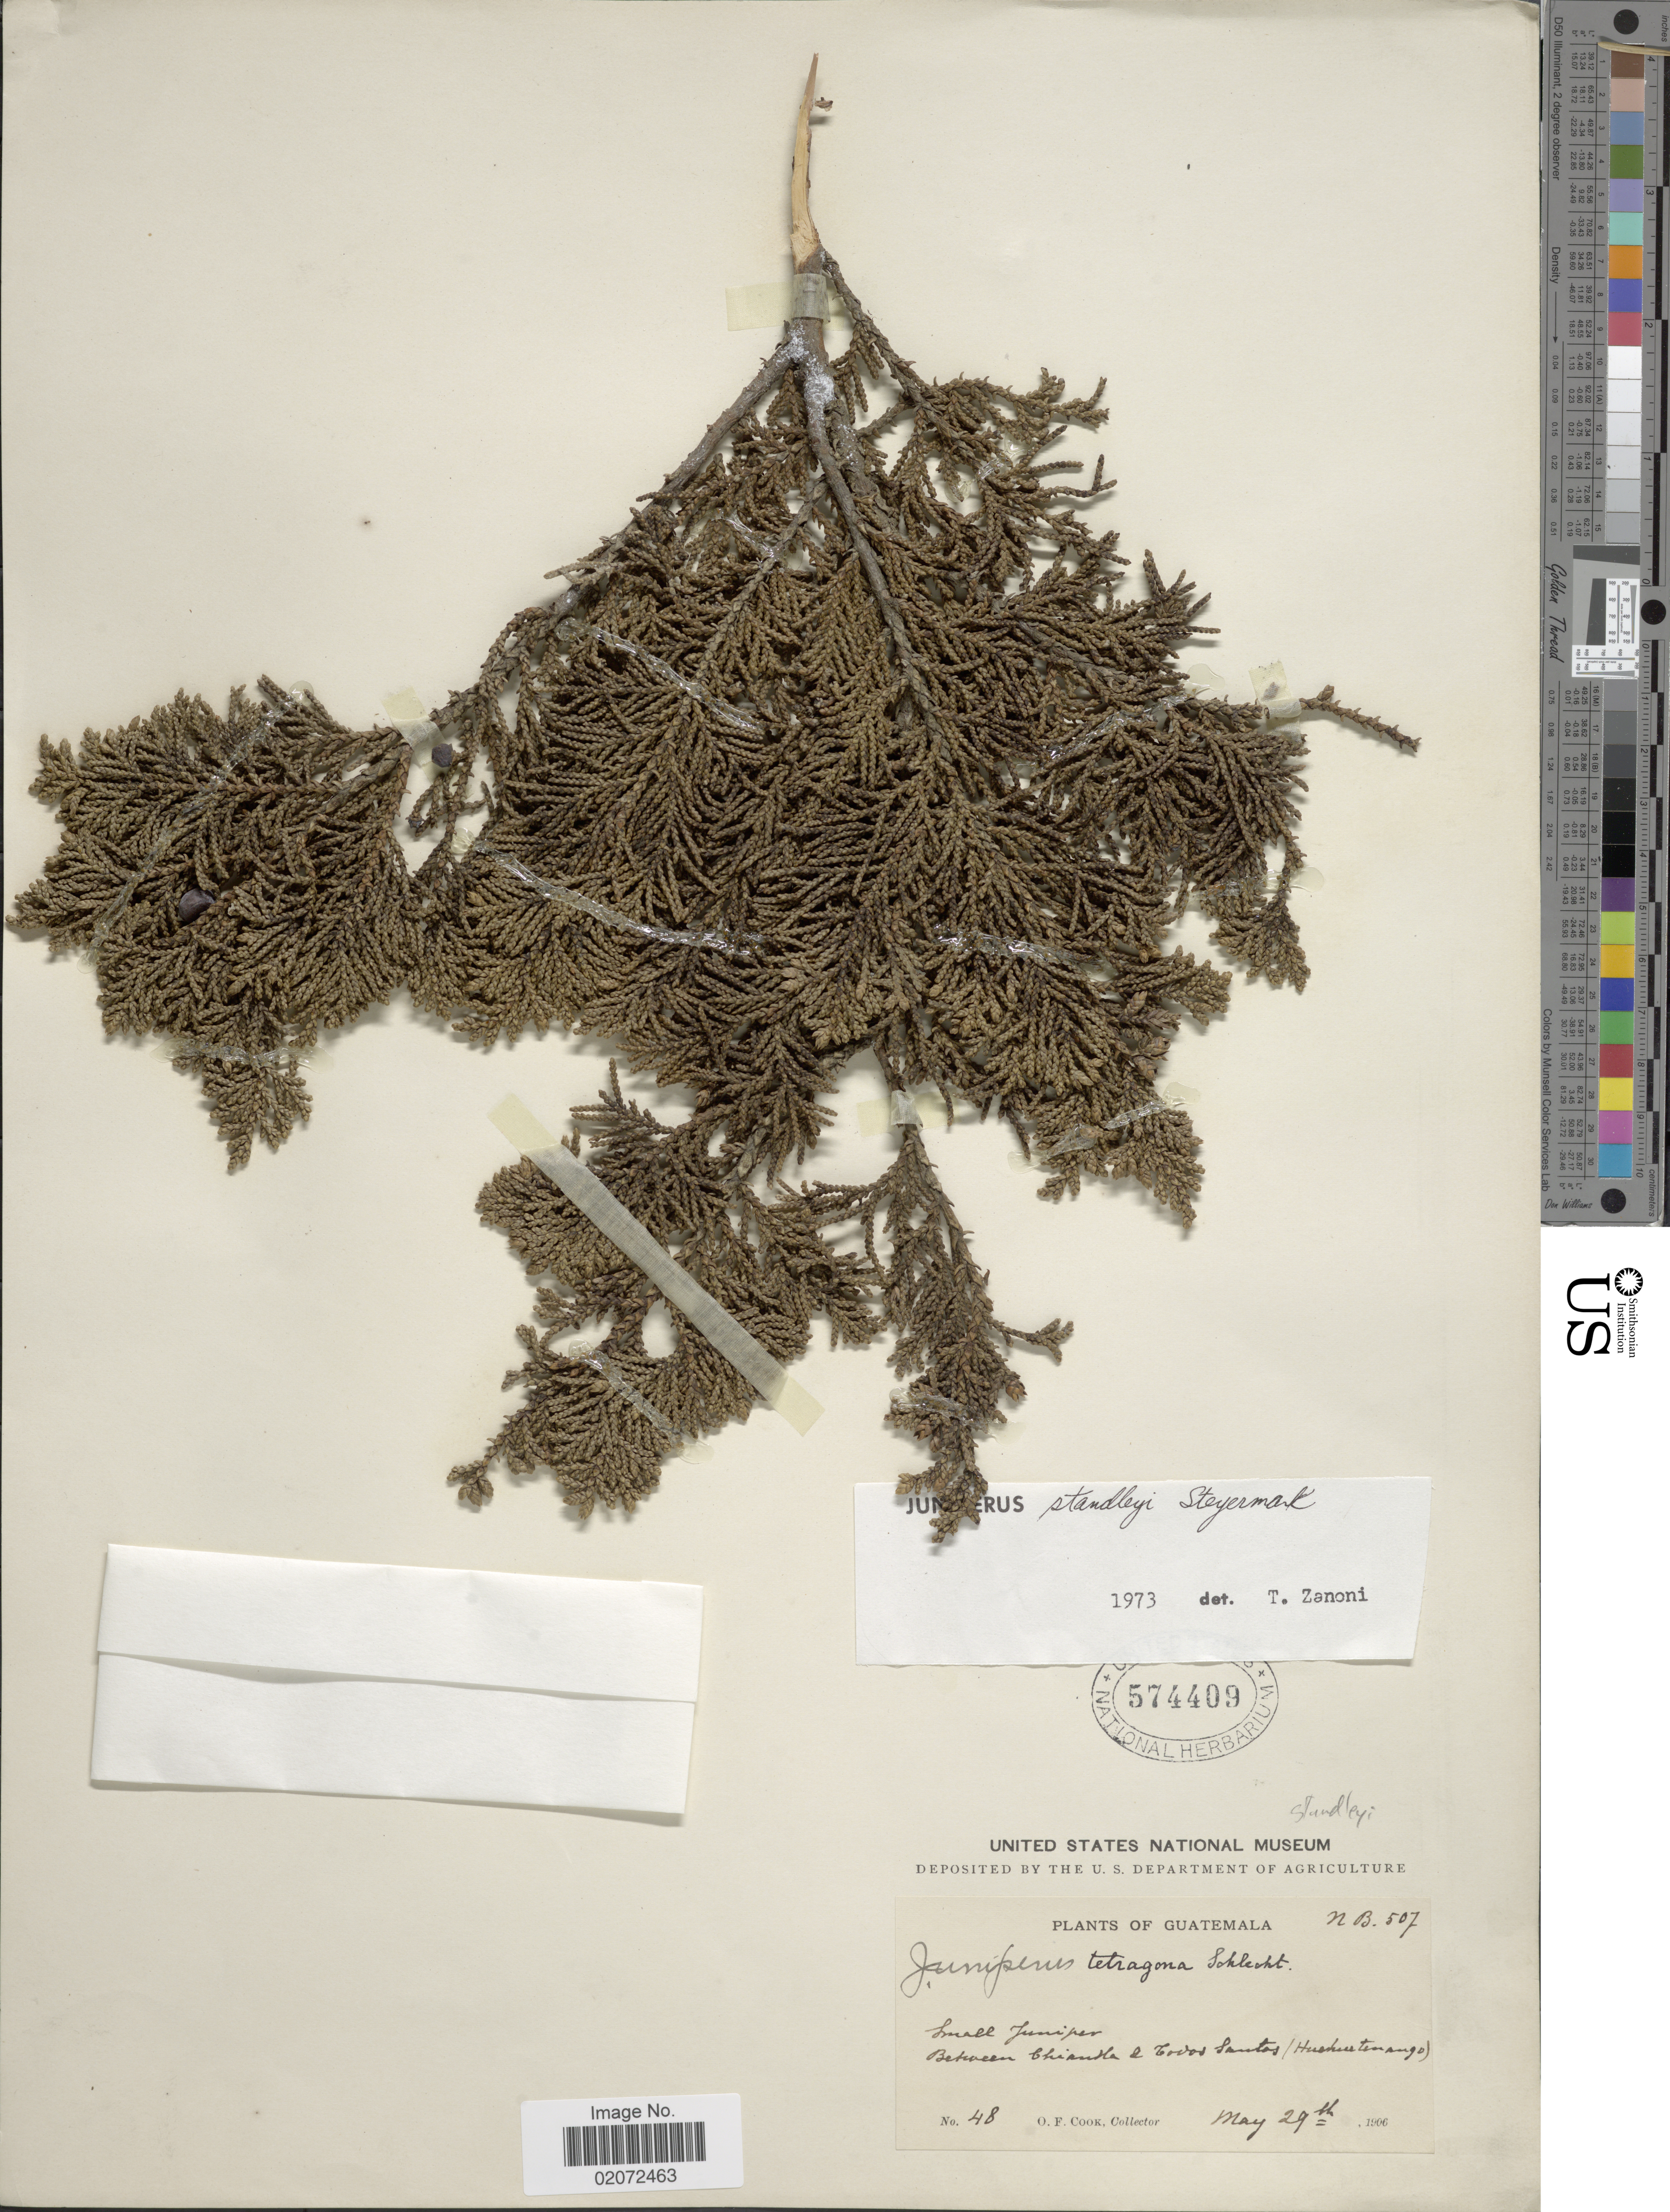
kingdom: Plantae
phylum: Tracheophyta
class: Pinopsida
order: Pinales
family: Cupressaceae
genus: Juniperus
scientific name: Juniperus standleyi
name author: Steyerm.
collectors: O. F. Cook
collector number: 48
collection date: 1906-05-29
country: Guatemala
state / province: Huehuetenango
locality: Between Chiantla & Todos Santos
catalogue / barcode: US 574409